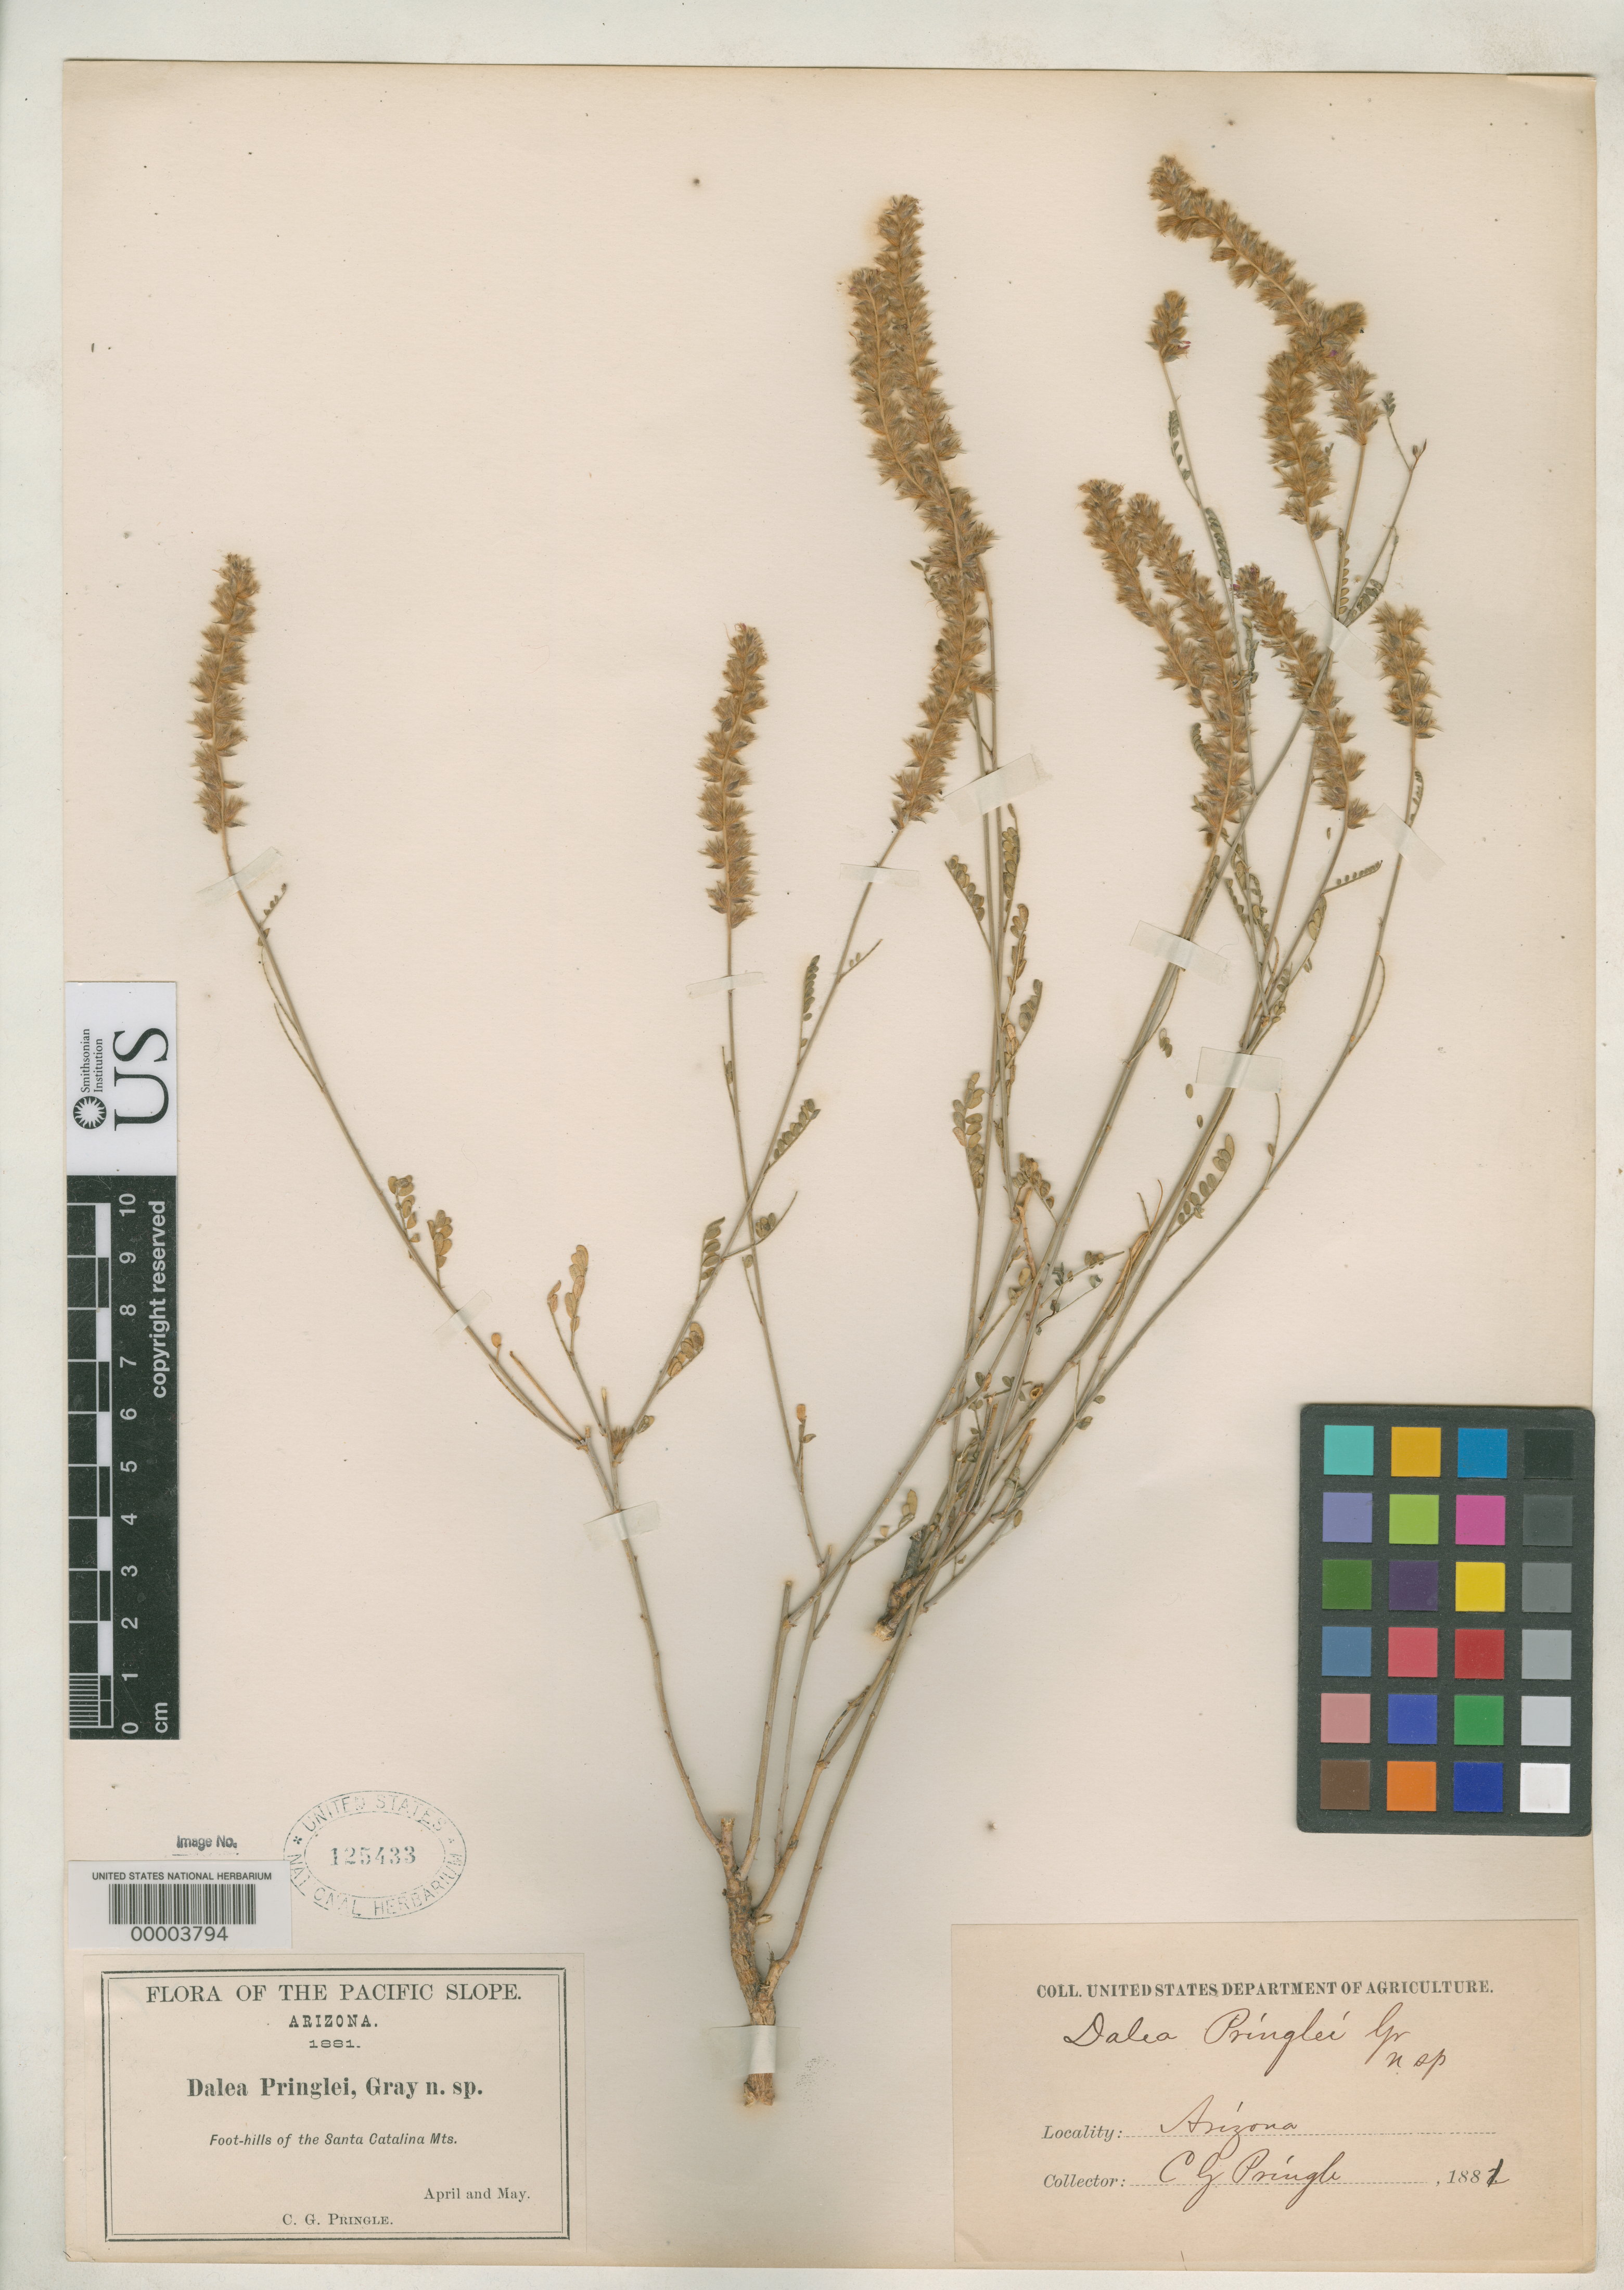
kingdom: Plantae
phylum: Tracheophyta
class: Magnoliopsida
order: Fabales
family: Fabaceae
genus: Dalea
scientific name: Dalea pringlei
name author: A. Gray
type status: Isotype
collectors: C. G. Pringle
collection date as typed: Apr 1881 to -- May 1881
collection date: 1881-04/1881-05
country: United States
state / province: Arizona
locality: Santa Catalina Mountains.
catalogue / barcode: US 125433